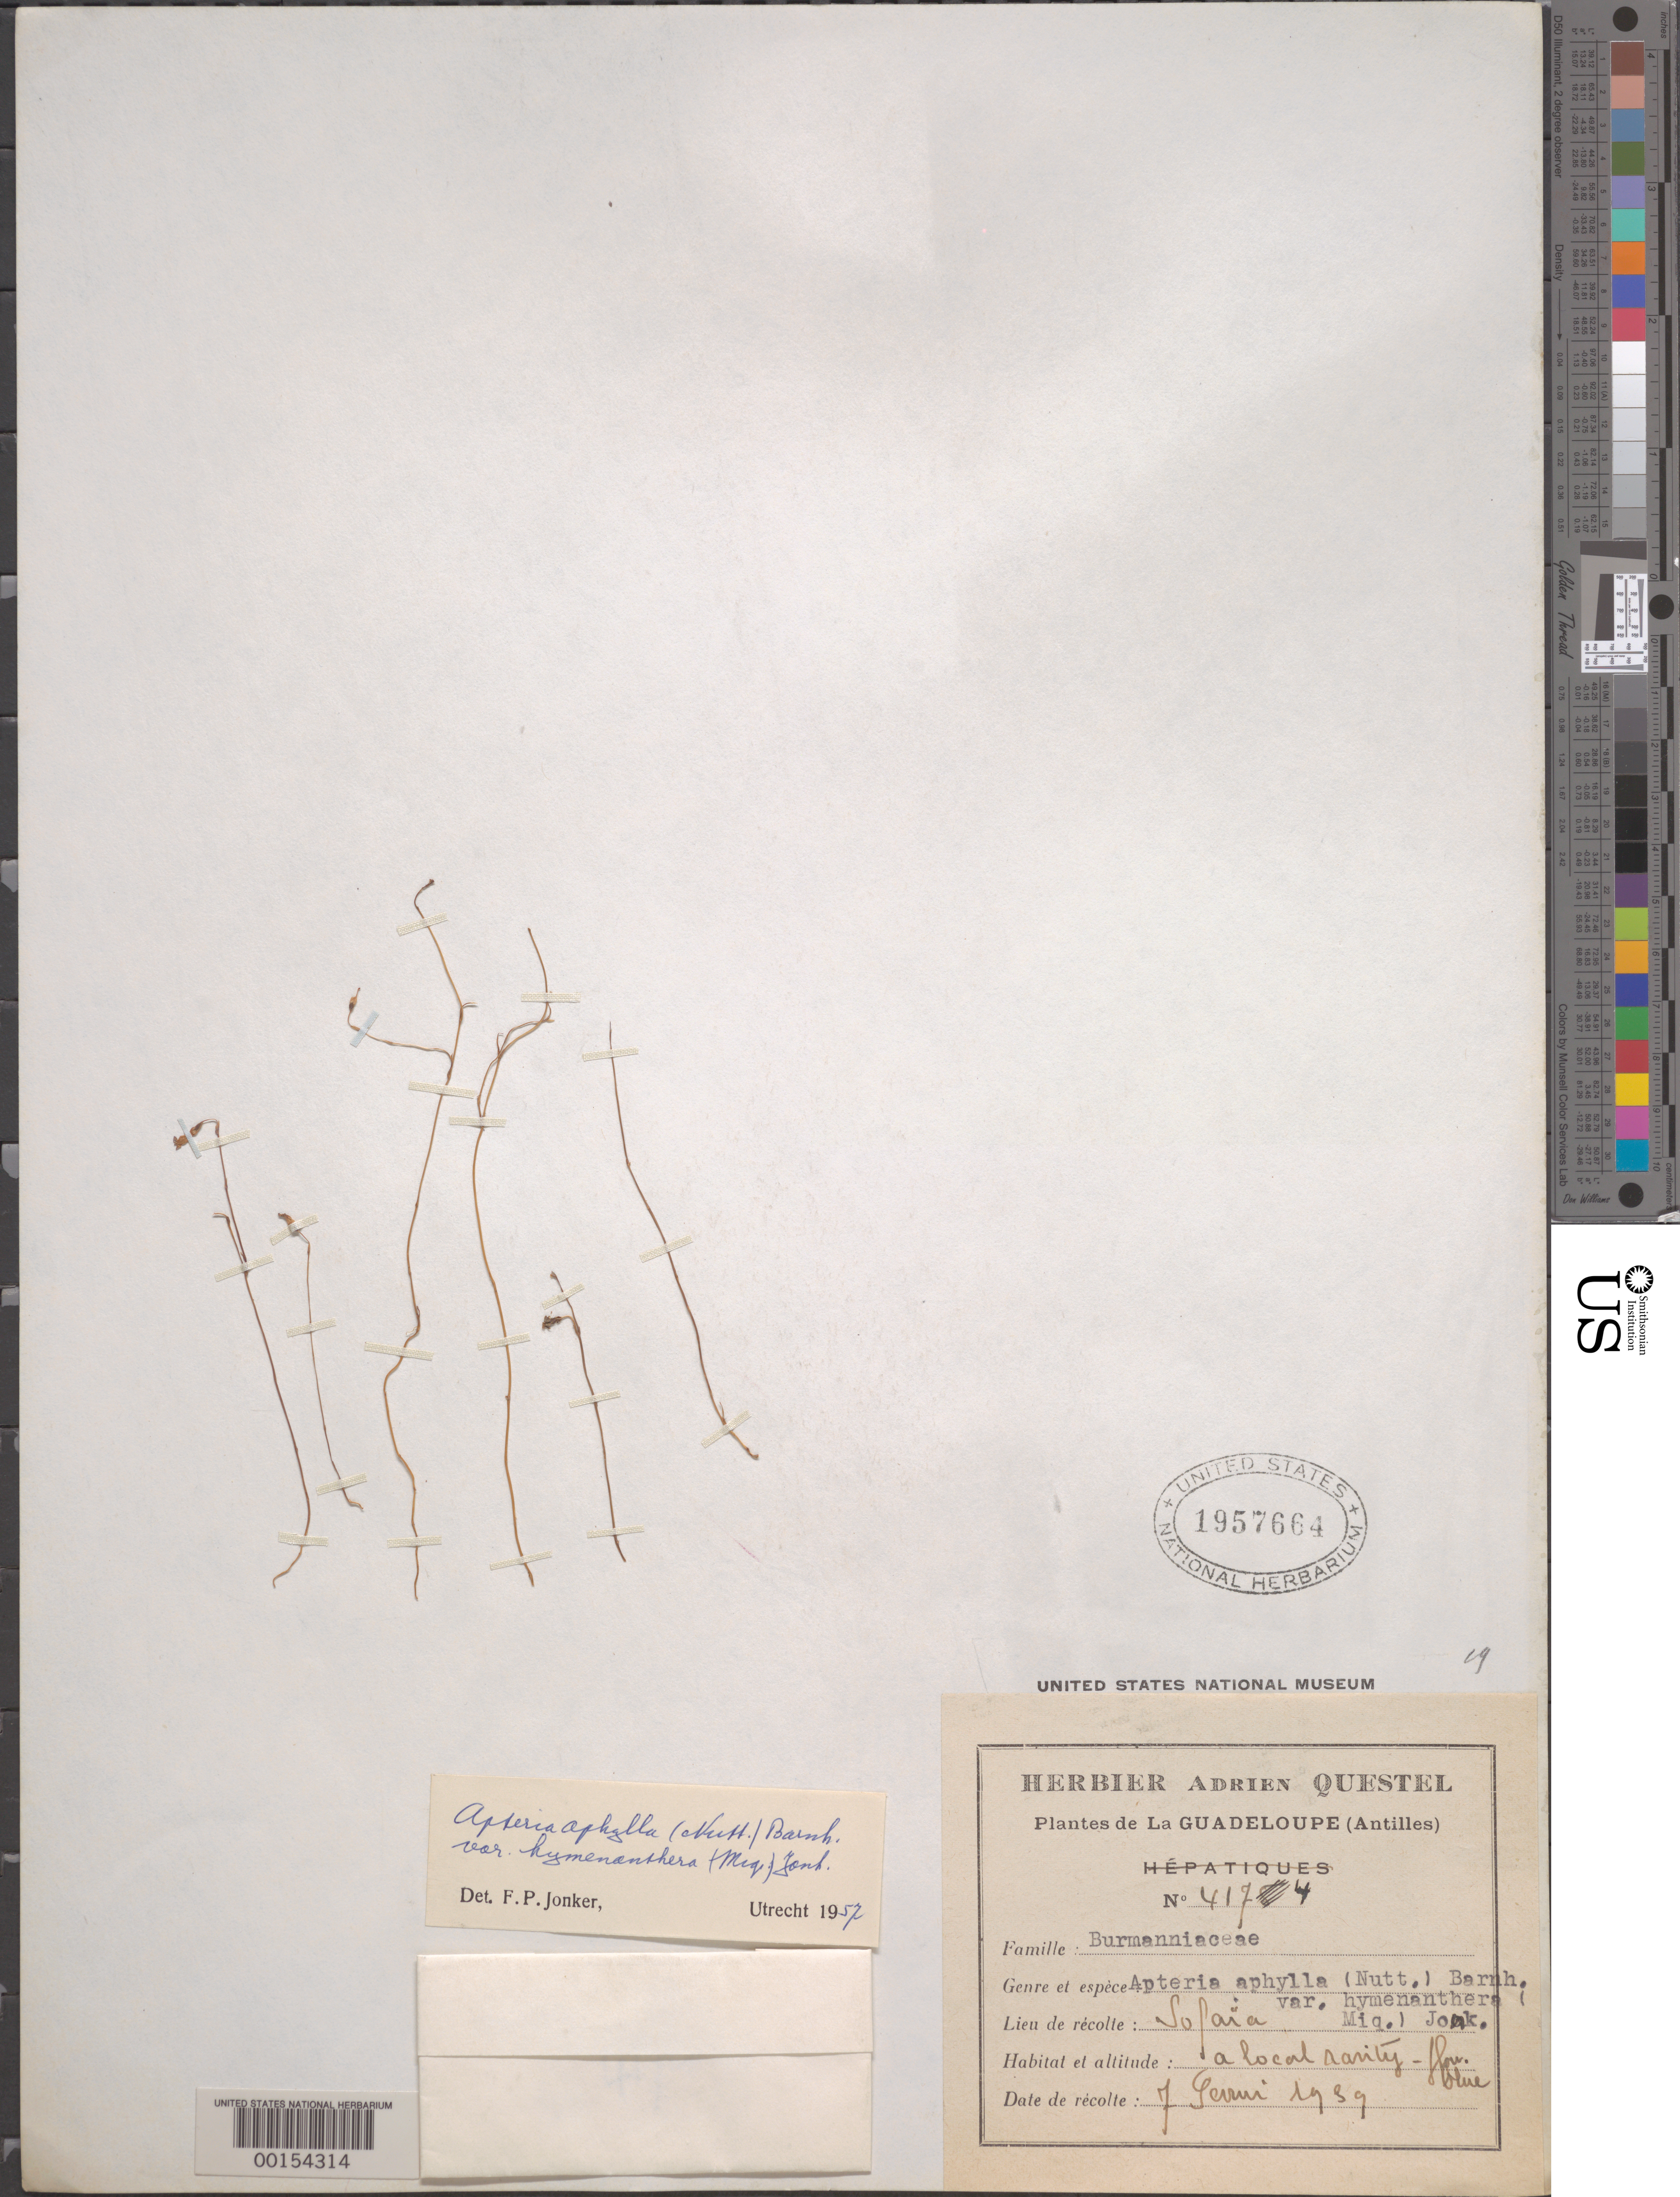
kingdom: Plantae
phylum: Tracheophyta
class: Liliopsida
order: Dioscoreales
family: Burmanniaceae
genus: Apteria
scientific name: Apteria aphylla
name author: (Nutt.) Barnhart ex Small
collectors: A. Questel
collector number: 4174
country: Guadeloupe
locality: Sofara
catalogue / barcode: US 1957664